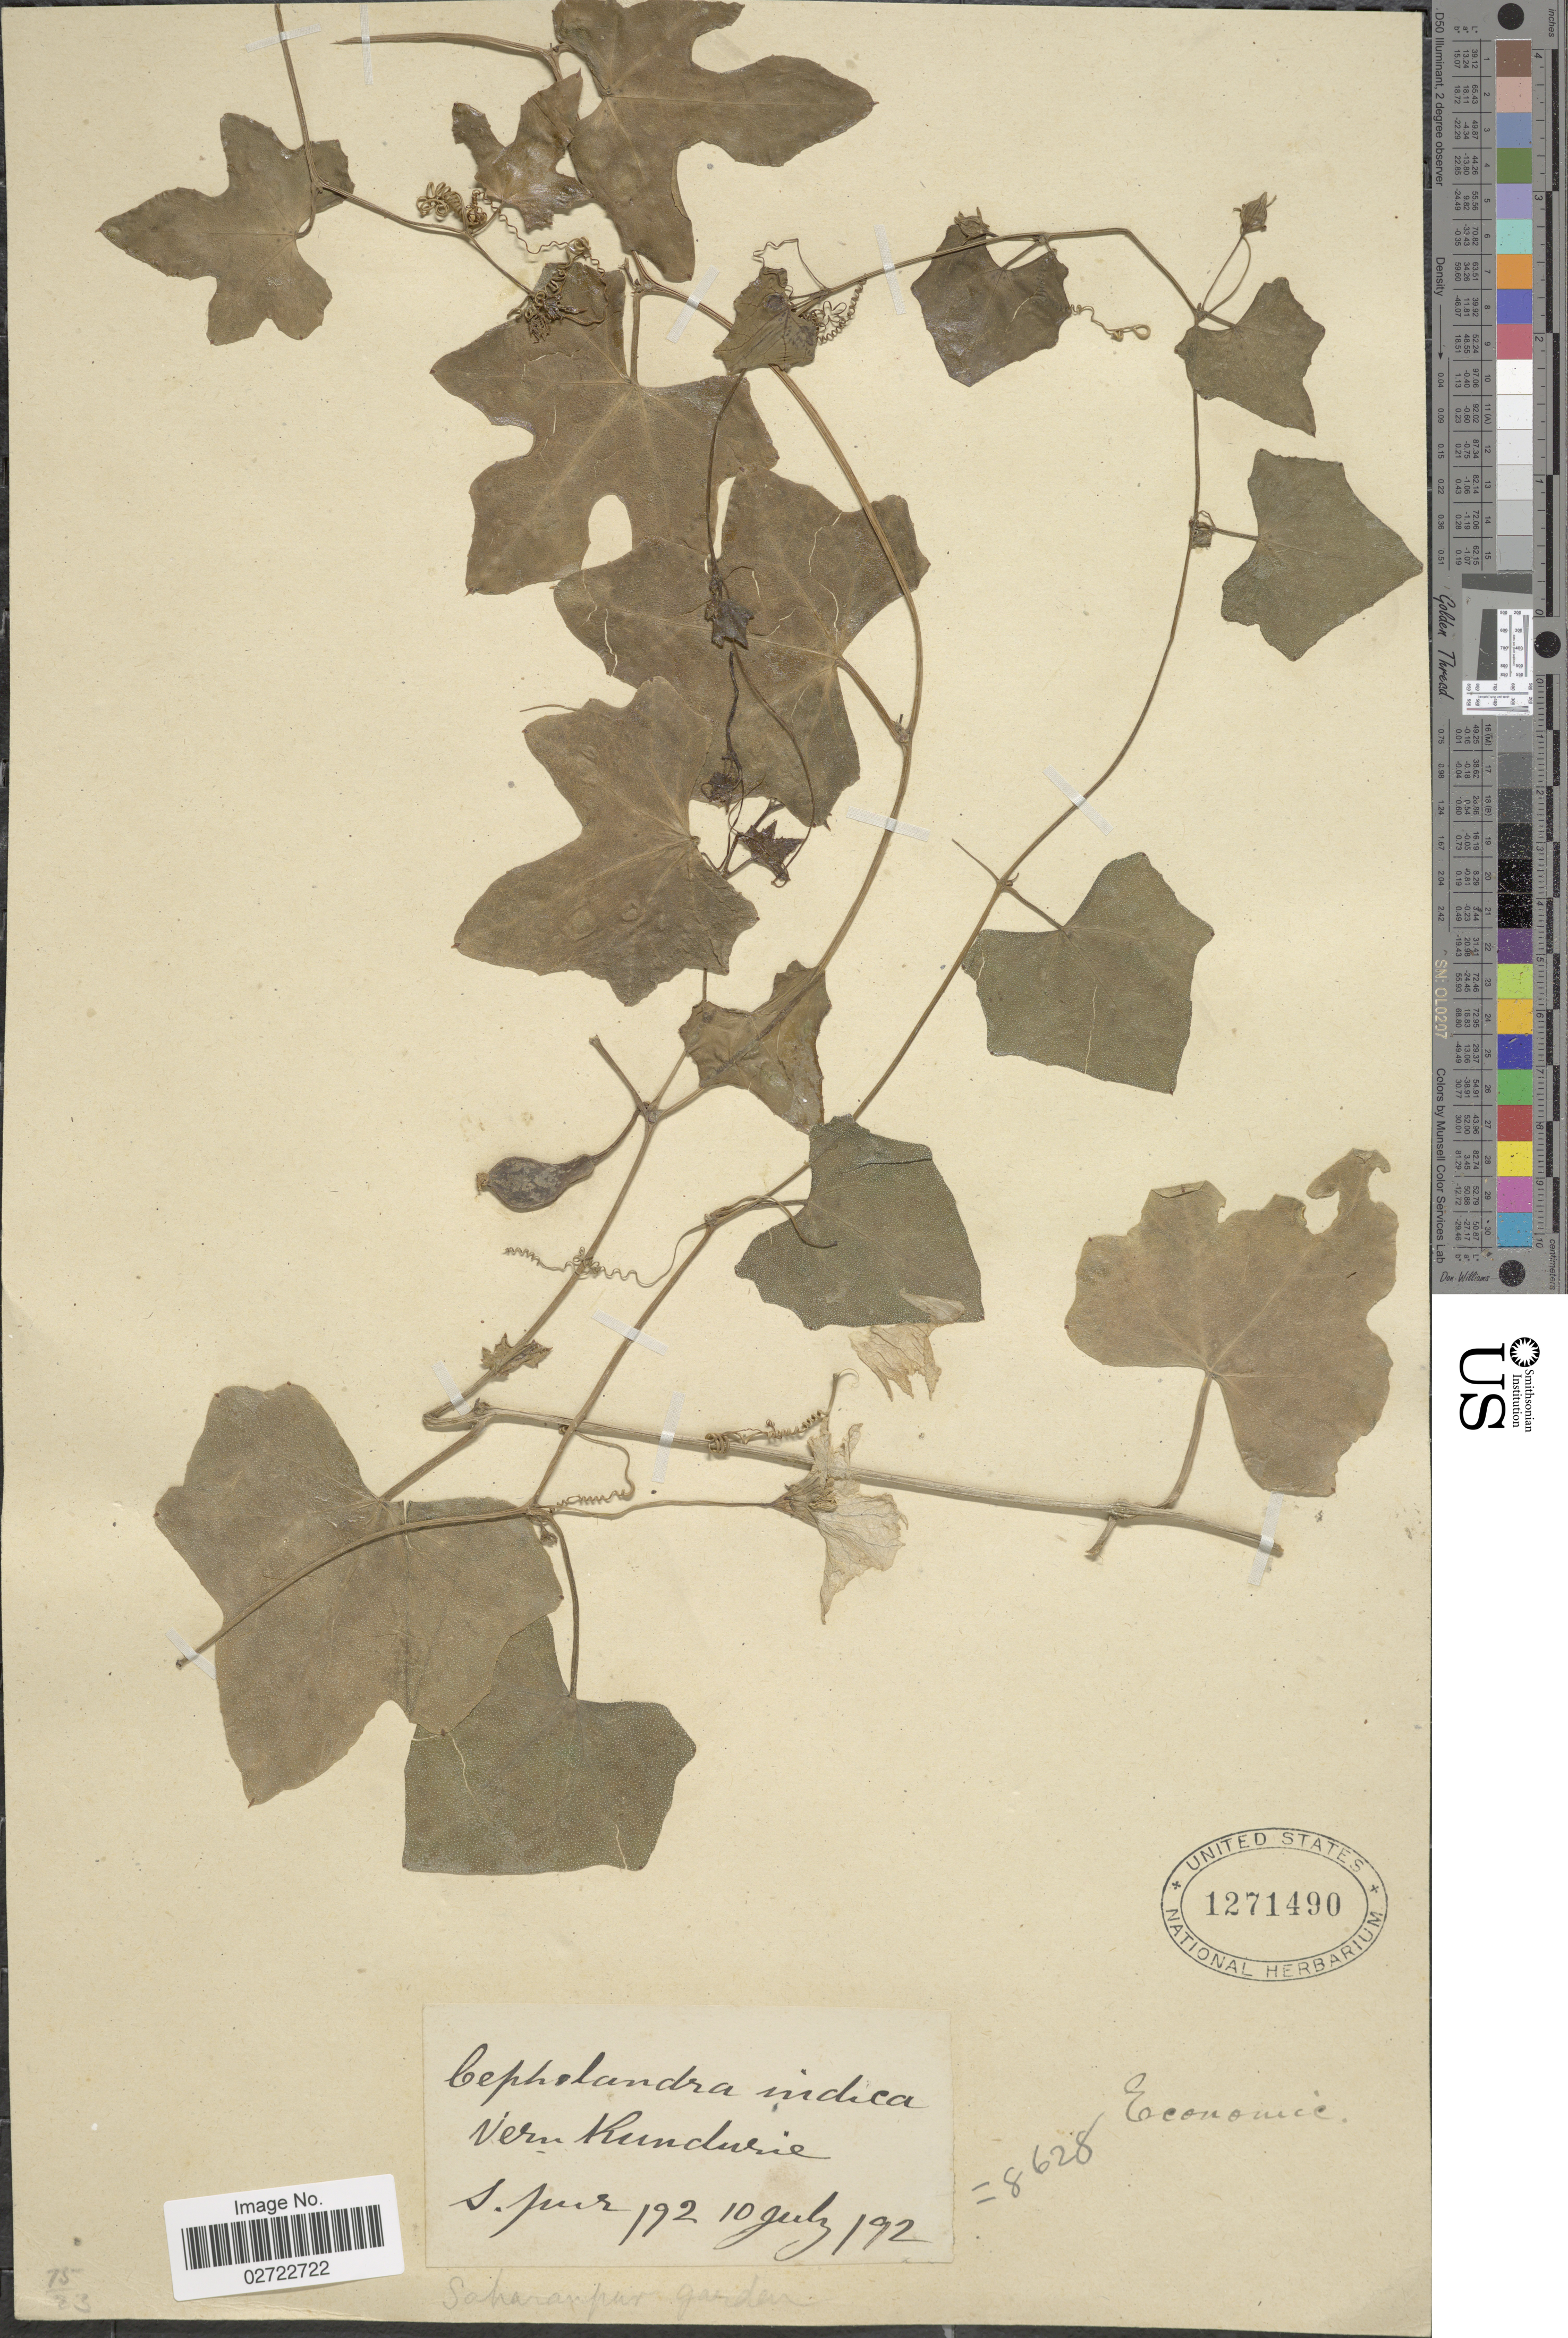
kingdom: Plantae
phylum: Tracheophyta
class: Magnoliopsida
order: Cucurbitales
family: Cucurbitaceae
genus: Coccinia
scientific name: Coccinia grandis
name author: (L.) Voigt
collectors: Ex herb. Saharanpur Garden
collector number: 192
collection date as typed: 10 July 192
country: India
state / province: Uttar Pradesh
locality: S.pur [Saharanpur garden]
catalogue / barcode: US 1274490